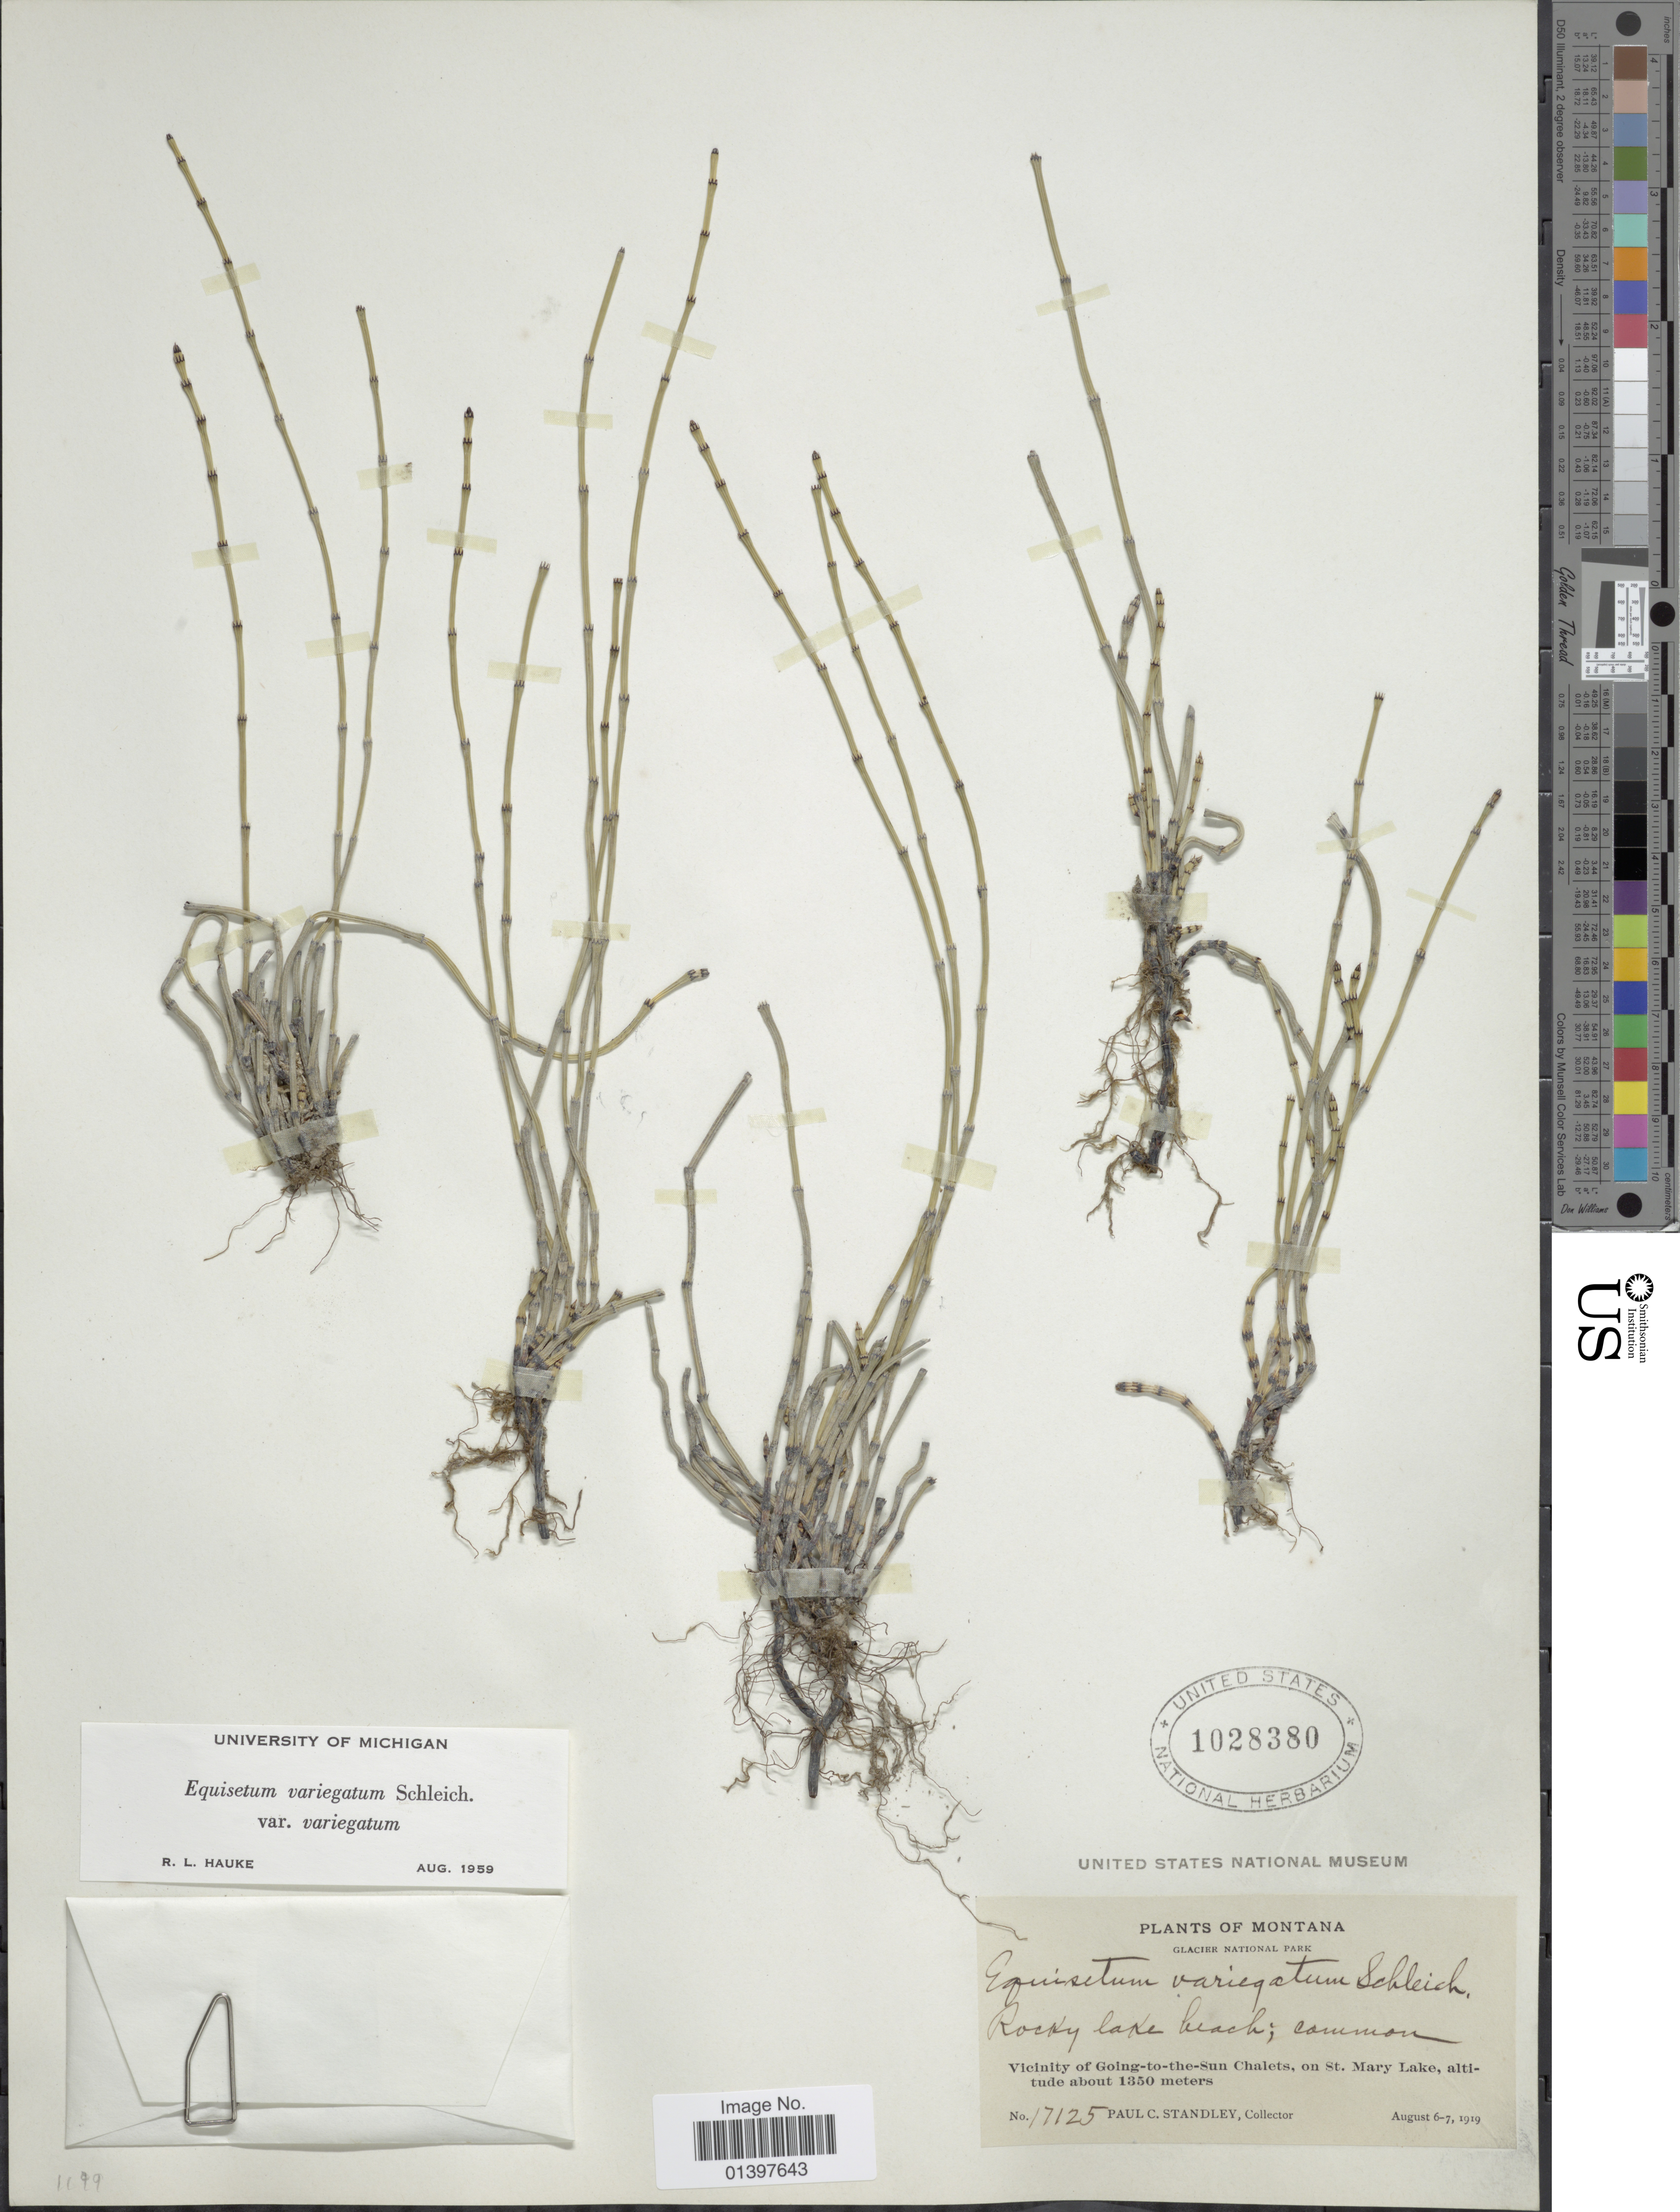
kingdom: Plantae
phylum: Tracheophyta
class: Polypodiopsida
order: Equisetales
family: Equisetaceae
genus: Equisetum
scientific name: Equisetum variegatum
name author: Schleich. ex F. Weber & D. Mohr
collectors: P. C. Standley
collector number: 17125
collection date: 1919-08-06/1919-08-07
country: United States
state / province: Montana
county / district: Glacier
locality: Glacier Nat'l. Park, Vicinity Rocky Lake, Vicinity of Going-to-the-Sun Chalets, on St. Mary Lake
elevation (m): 1350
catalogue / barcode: US 1028380